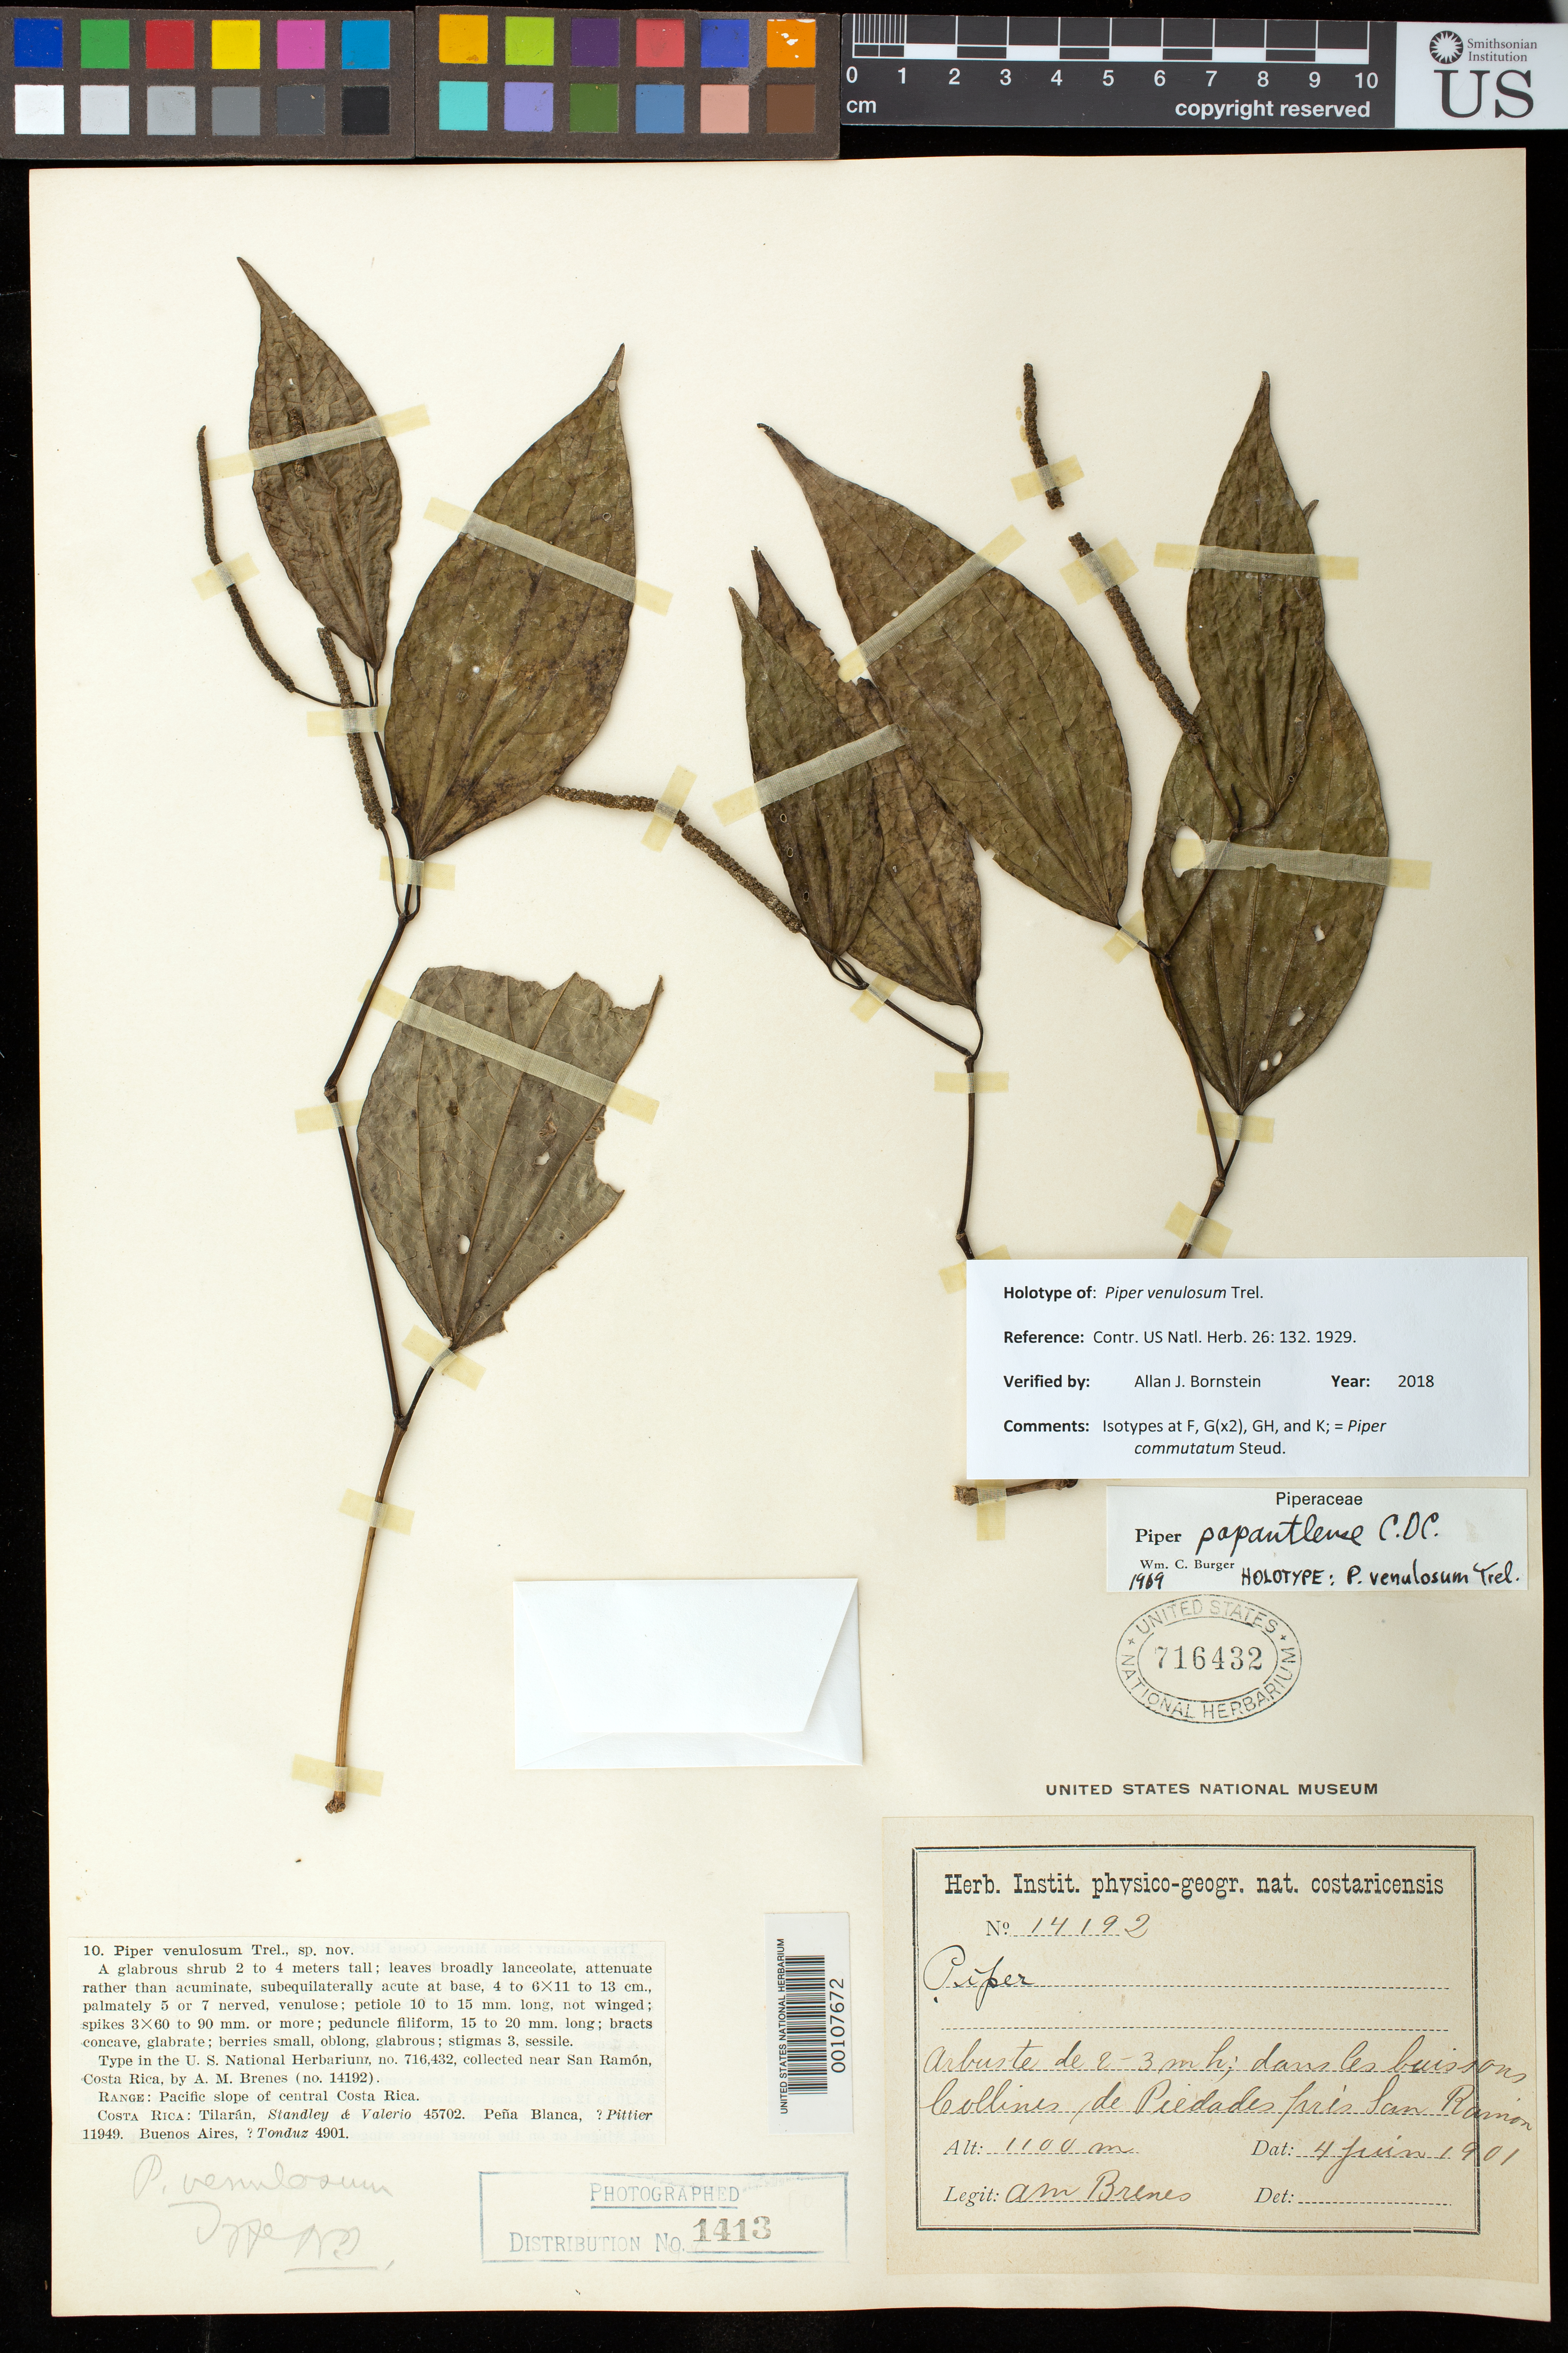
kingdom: Plantae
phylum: Tracheophyta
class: Magnoliopsida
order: Piperales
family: Piperaceae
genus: Piper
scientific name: Piper venulosum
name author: Trel.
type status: Holotype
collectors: A. Brenes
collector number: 14192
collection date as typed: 04 Jan 1901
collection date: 1901-01-04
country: Costa Rica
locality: San Ramon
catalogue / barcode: US 716432